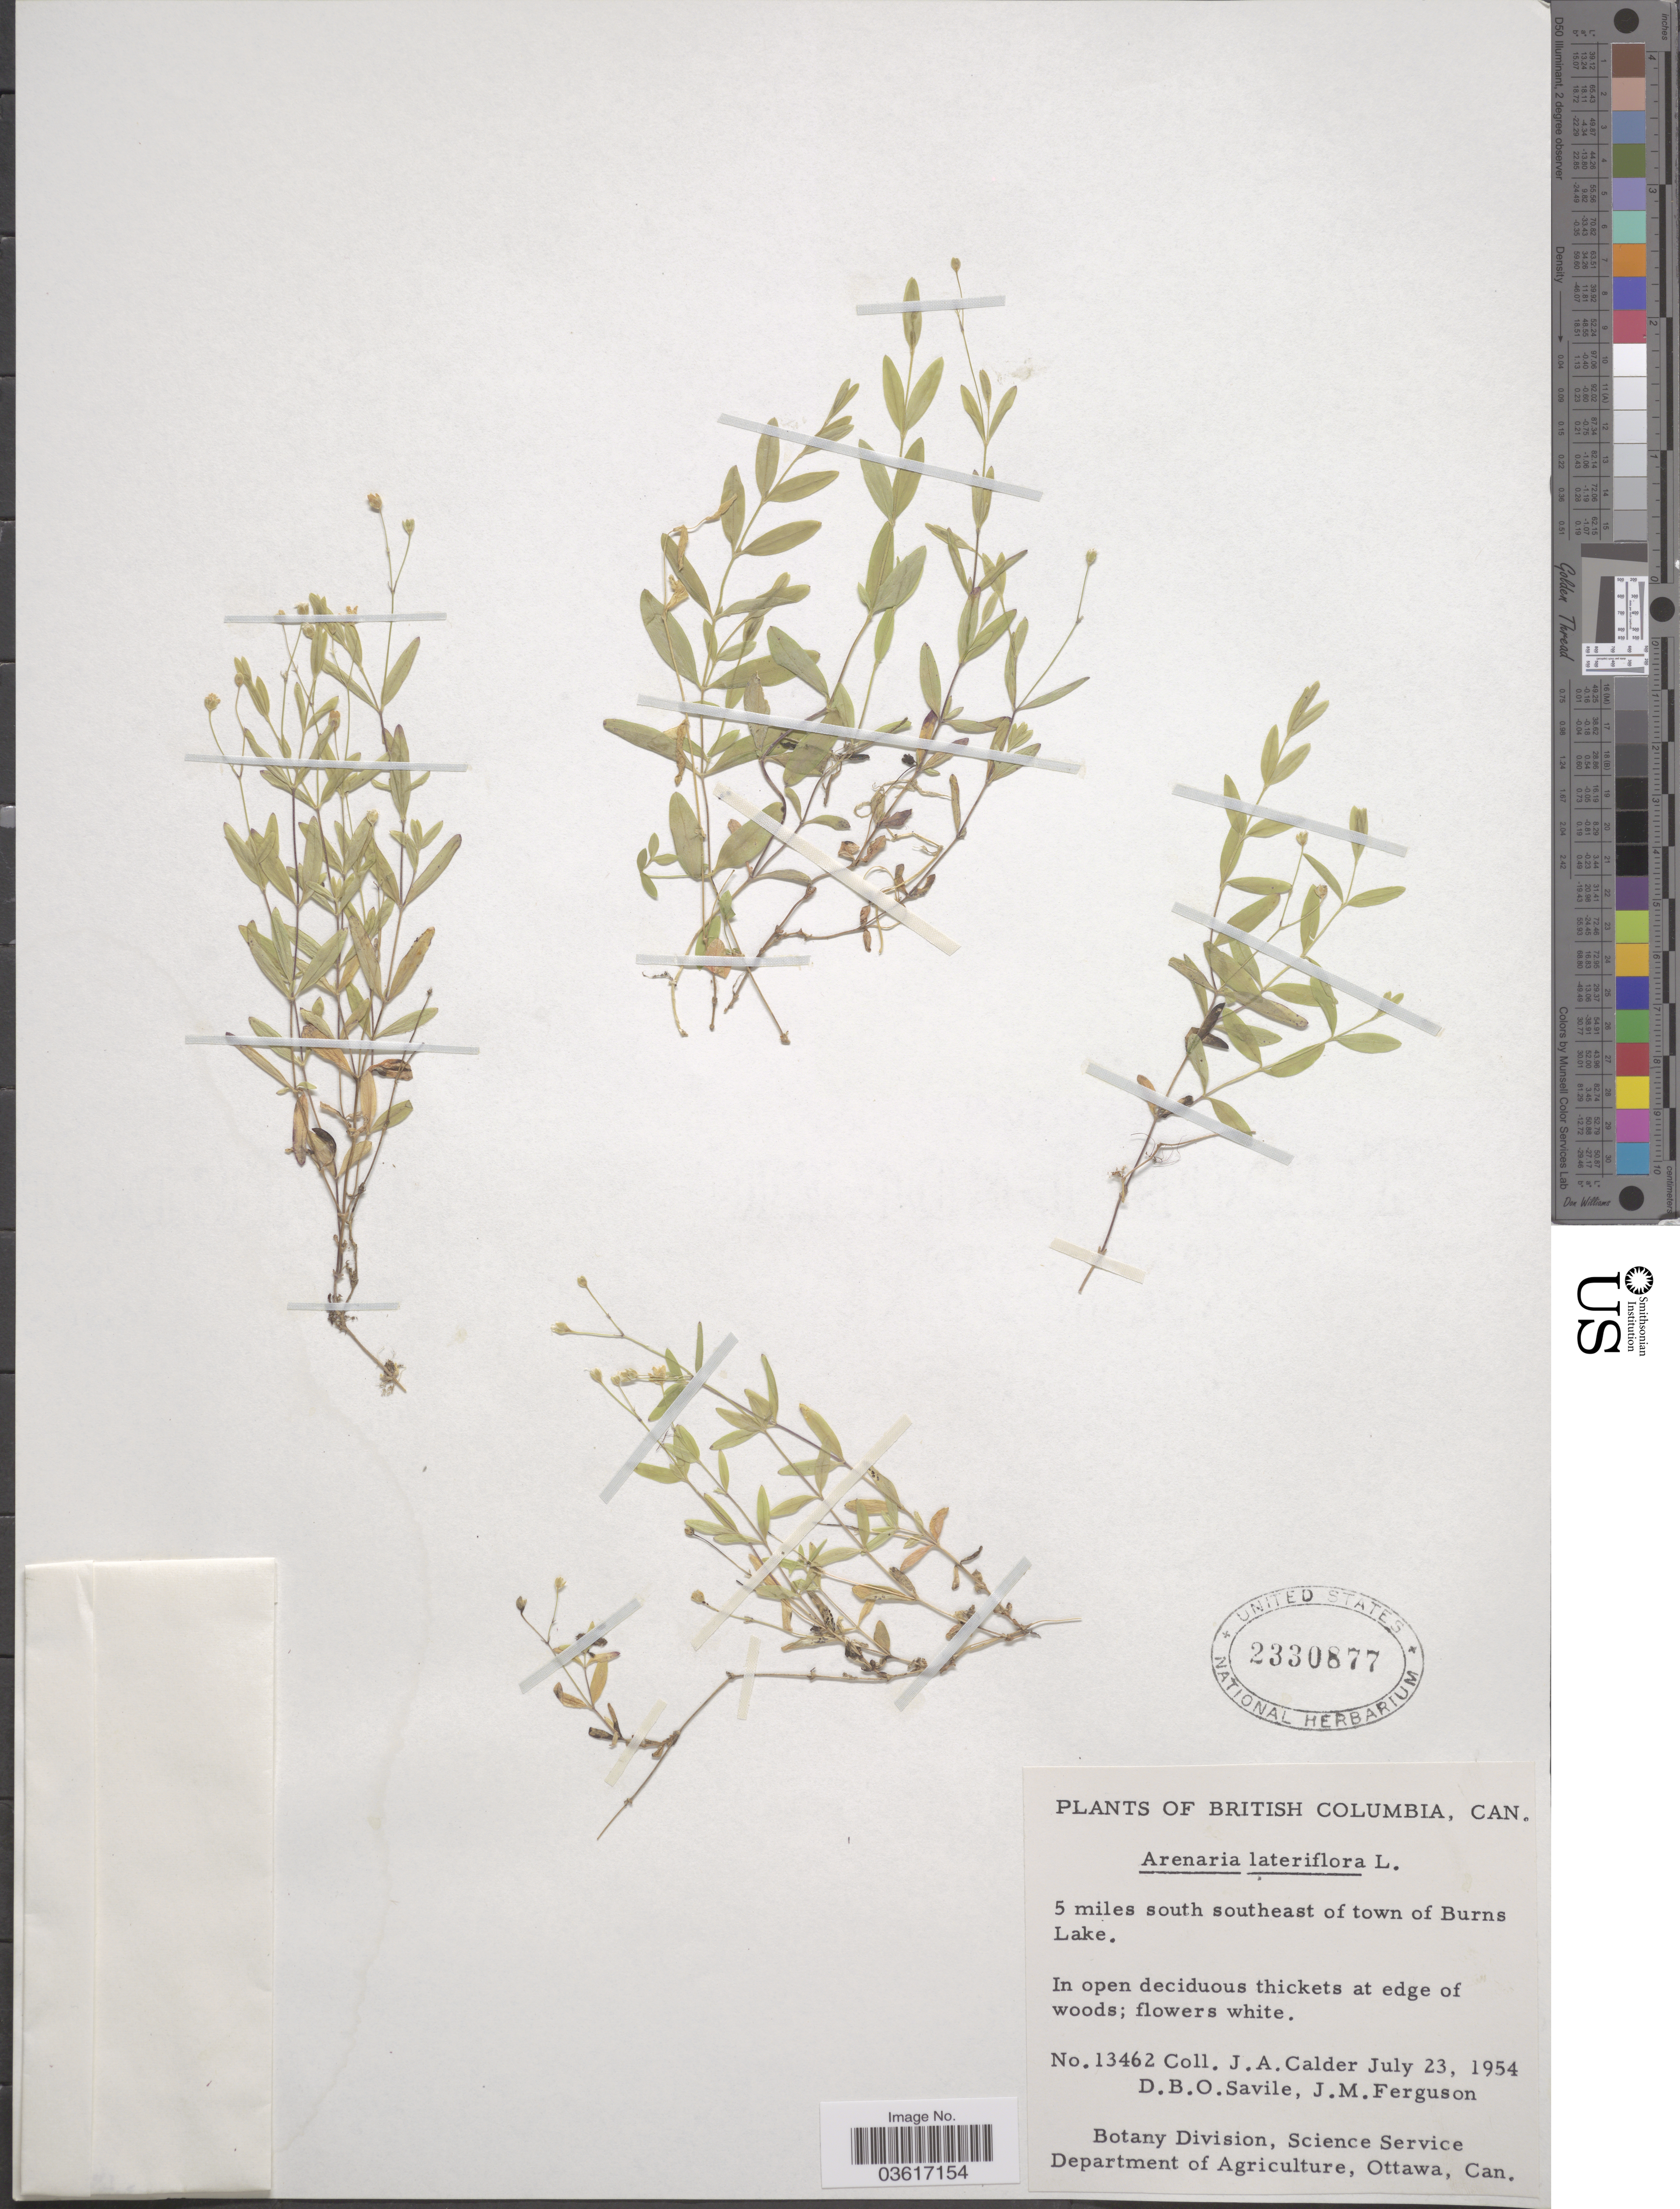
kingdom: Plantae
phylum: Tracheophyta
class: Magnoliopsida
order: Caryophyllales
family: Caryophyllaceae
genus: Moehringia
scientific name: Moehringia lateriflora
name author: (L.) Fenzl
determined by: Strong, Mark T., (BOT), Smithsonian Institution - National Museum of Natural History (UNITED STATES)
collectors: J. A. Calder, D. Savile & J. M. Ferguson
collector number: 13462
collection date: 1954-07-23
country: Canada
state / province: British Columbia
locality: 5 miles south southeast of town of Burns Lake.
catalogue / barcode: US 2330877